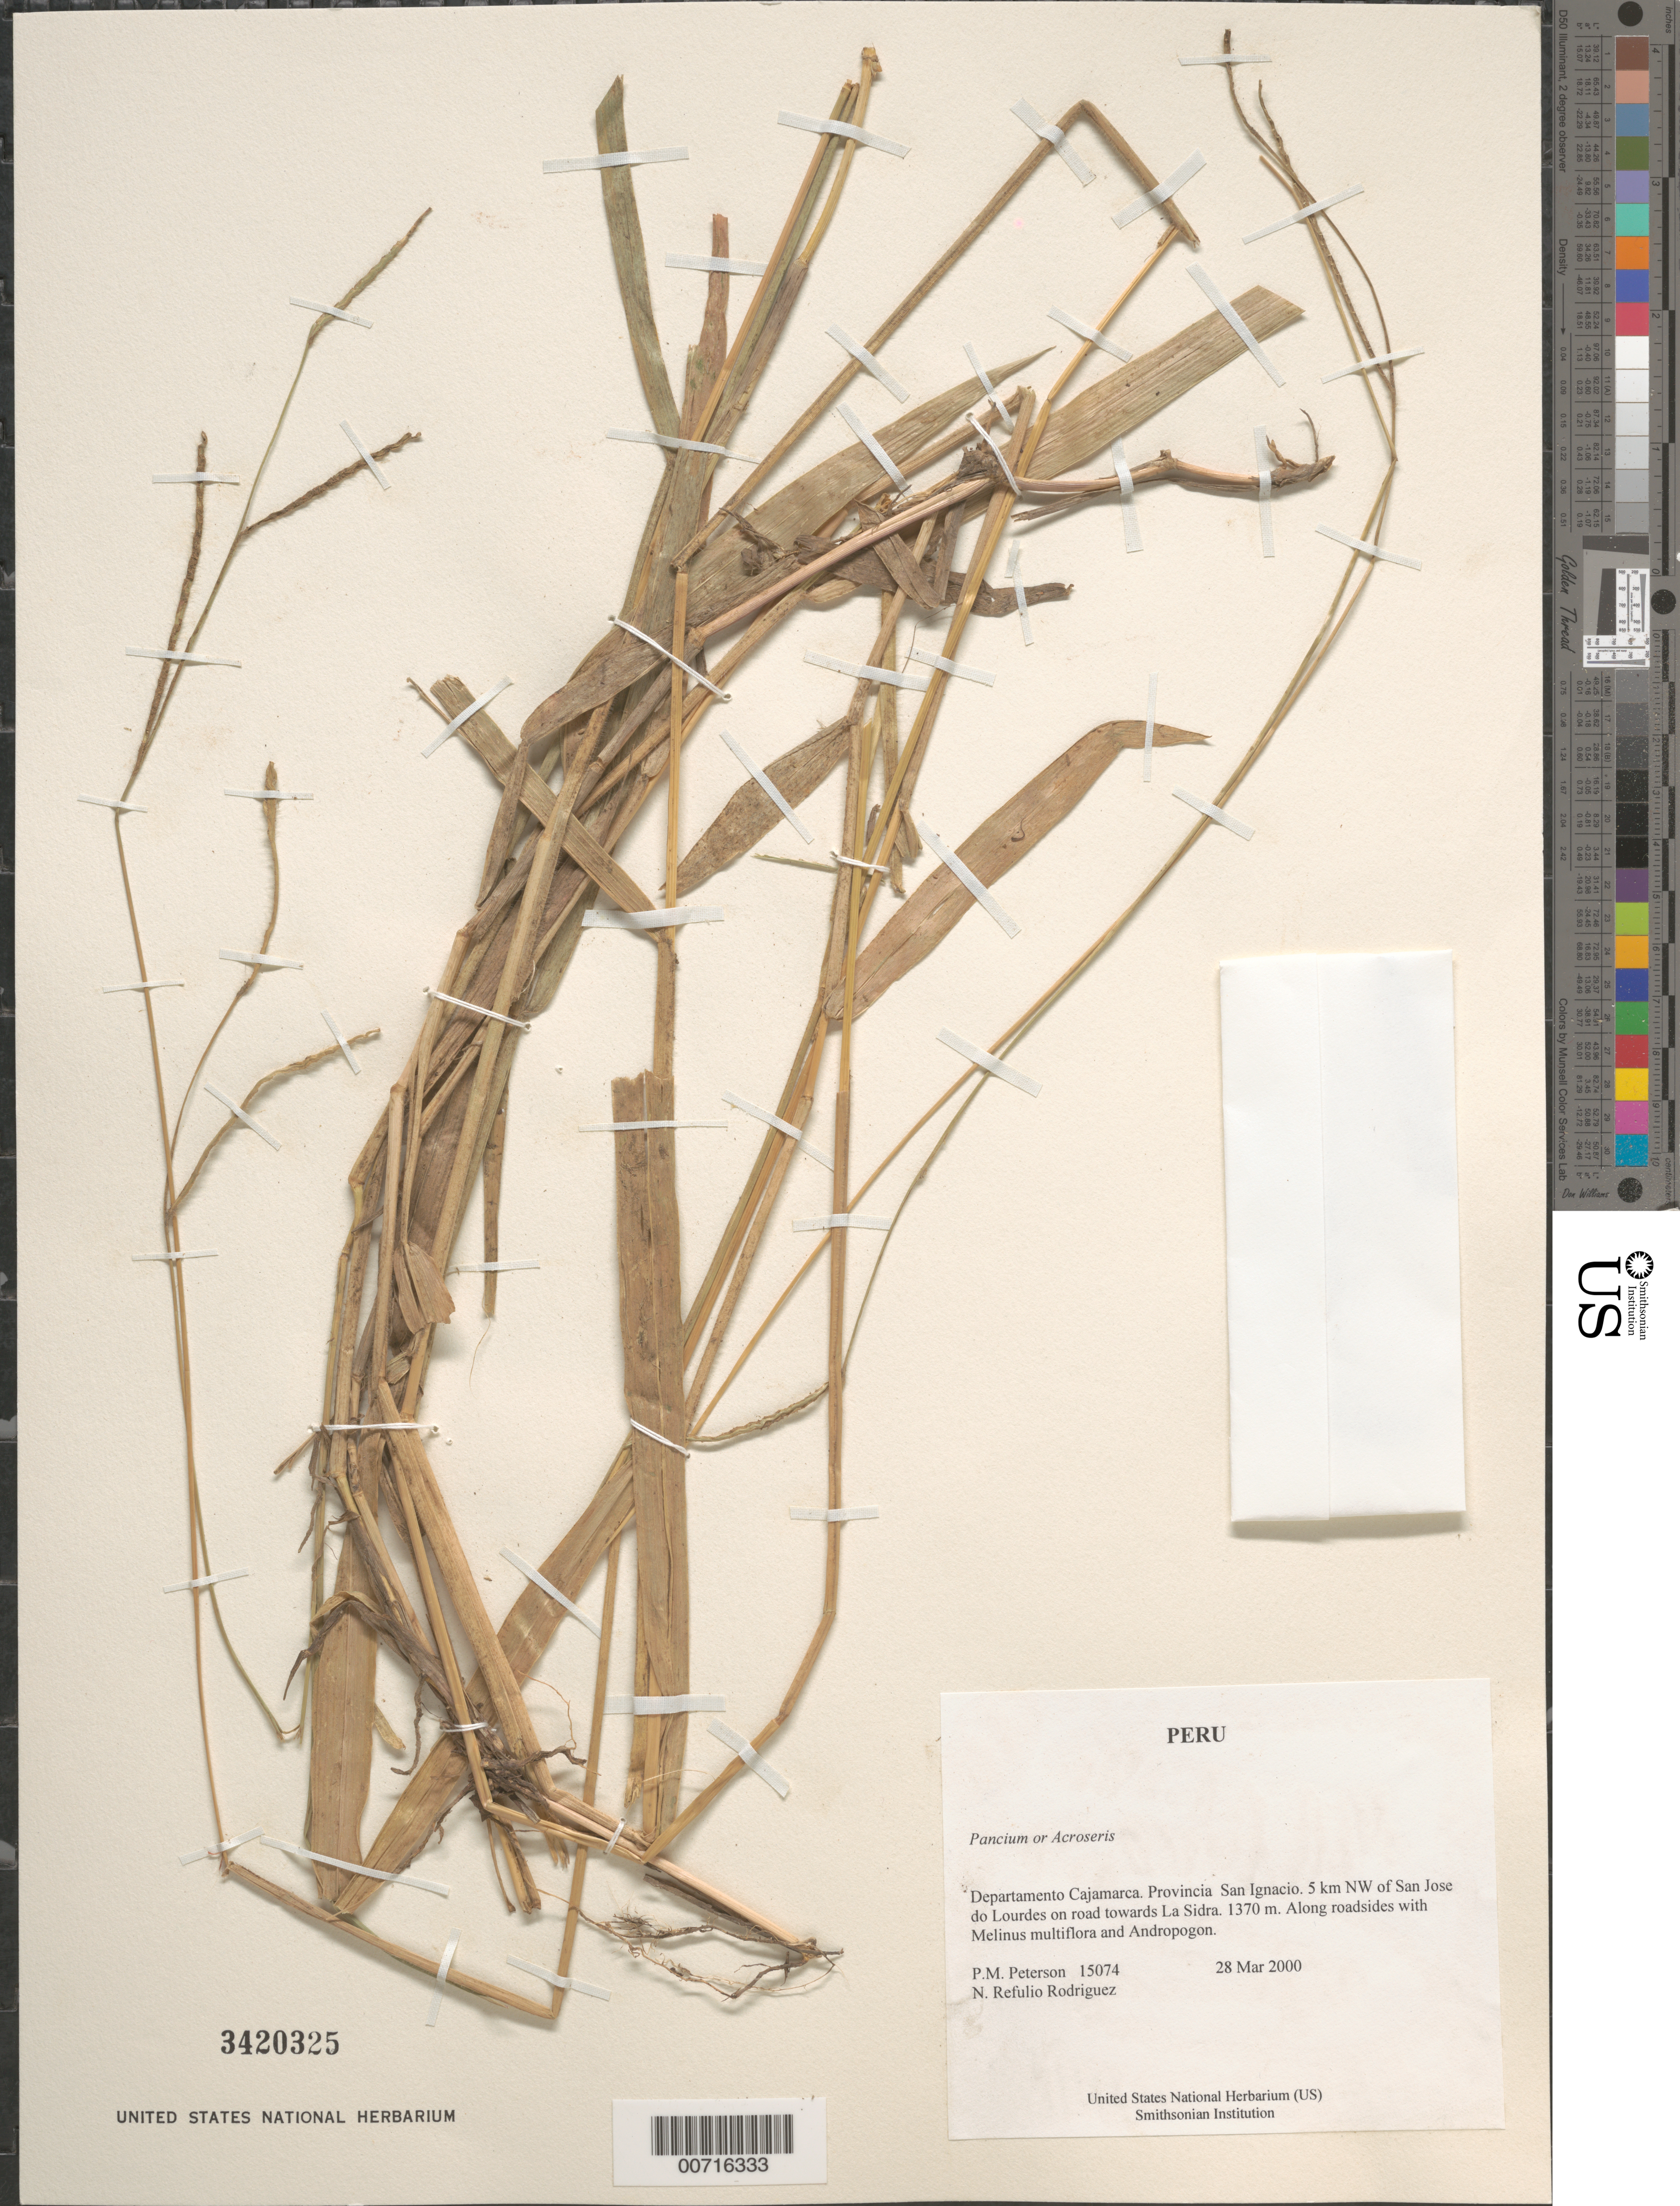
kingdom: Plantae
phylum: Tracheophyta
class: Liliopsida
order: Poales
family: Poaceae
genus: Acroceras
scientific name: Acroceras sp.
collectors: P. M. Peterson & N. Refulio-Rodríguez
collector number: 15074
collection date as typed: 28 Mar 2000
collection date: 2000-03-28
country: Peru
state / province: Cajamarca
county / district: San Ignacio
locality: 5 km NW of San Jose do Lourdes on road towards La Sidra.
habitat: Along roadsides with Melinus multiflora and Andropogon.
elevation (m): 1370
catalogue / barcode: US 3420325